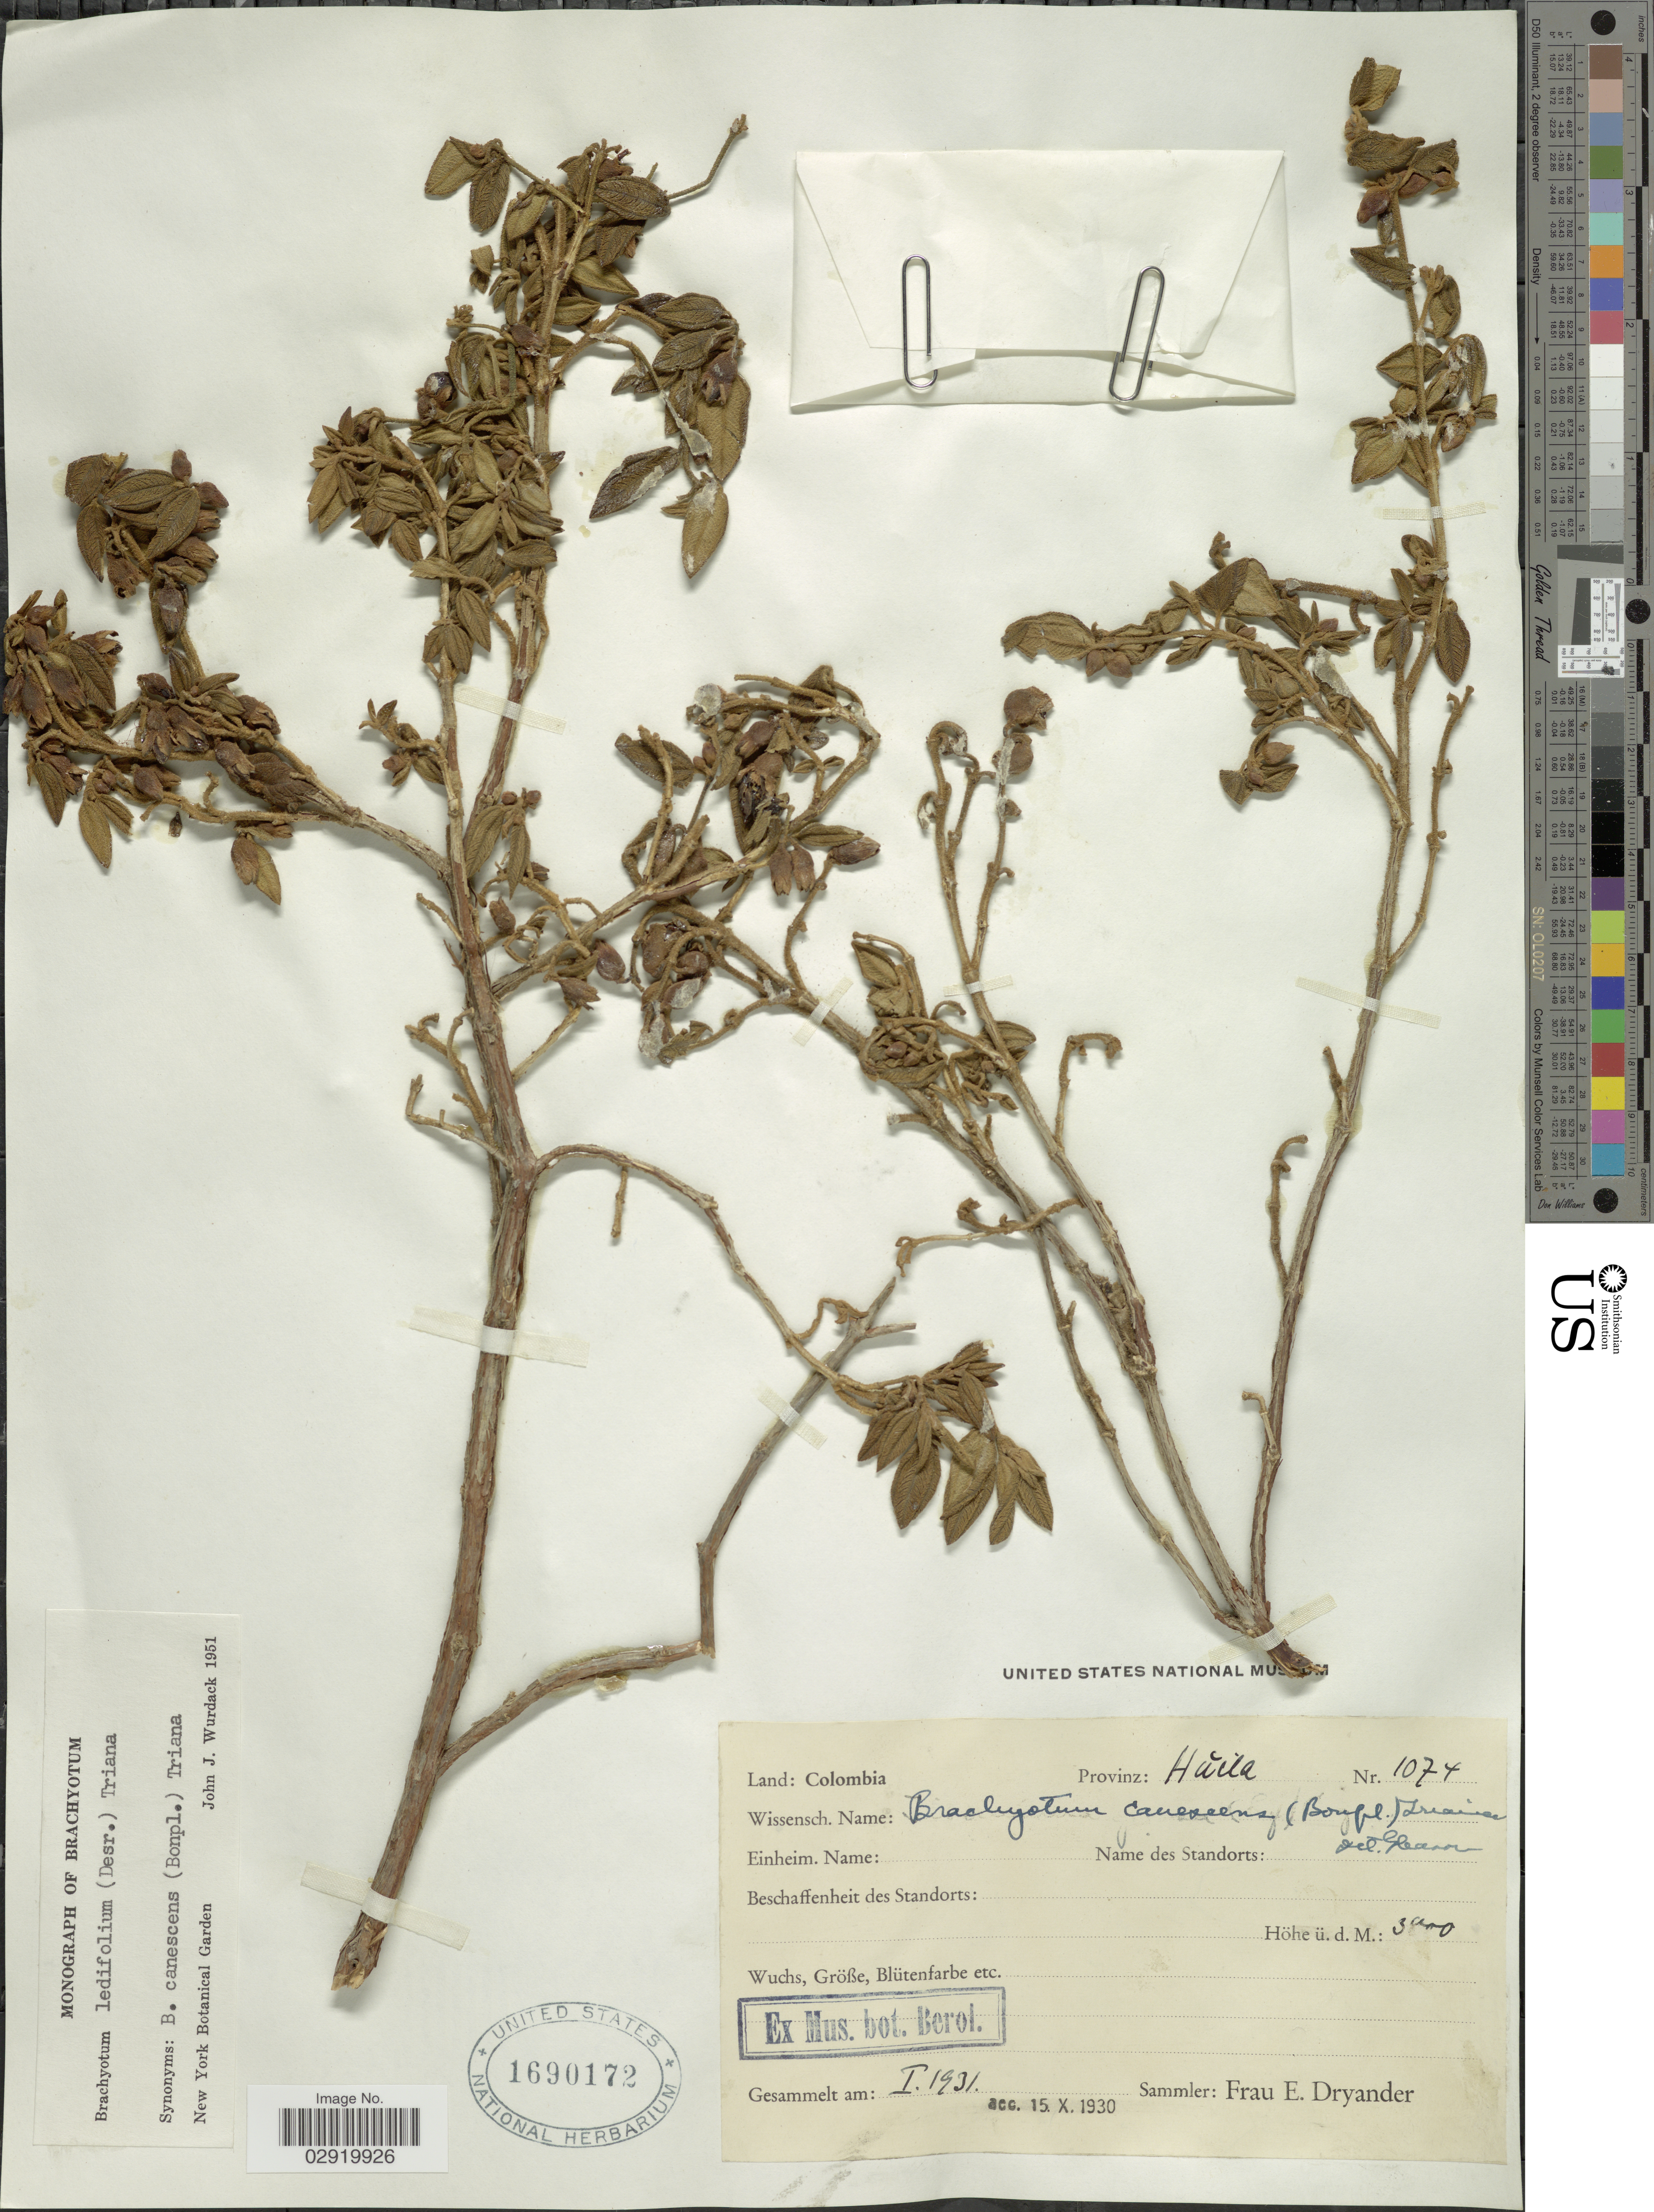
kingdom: Plantae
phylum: Tracheophyta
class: Magnoliopsida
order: Myrtales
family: Melastomataceae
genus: Brachyotum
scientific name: Brachyotum ledifolium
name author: (Desr.) Triana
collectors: F. Dryander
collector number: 1074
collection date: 1931-01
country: Colombia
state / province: Huila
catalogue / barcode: US 1690172